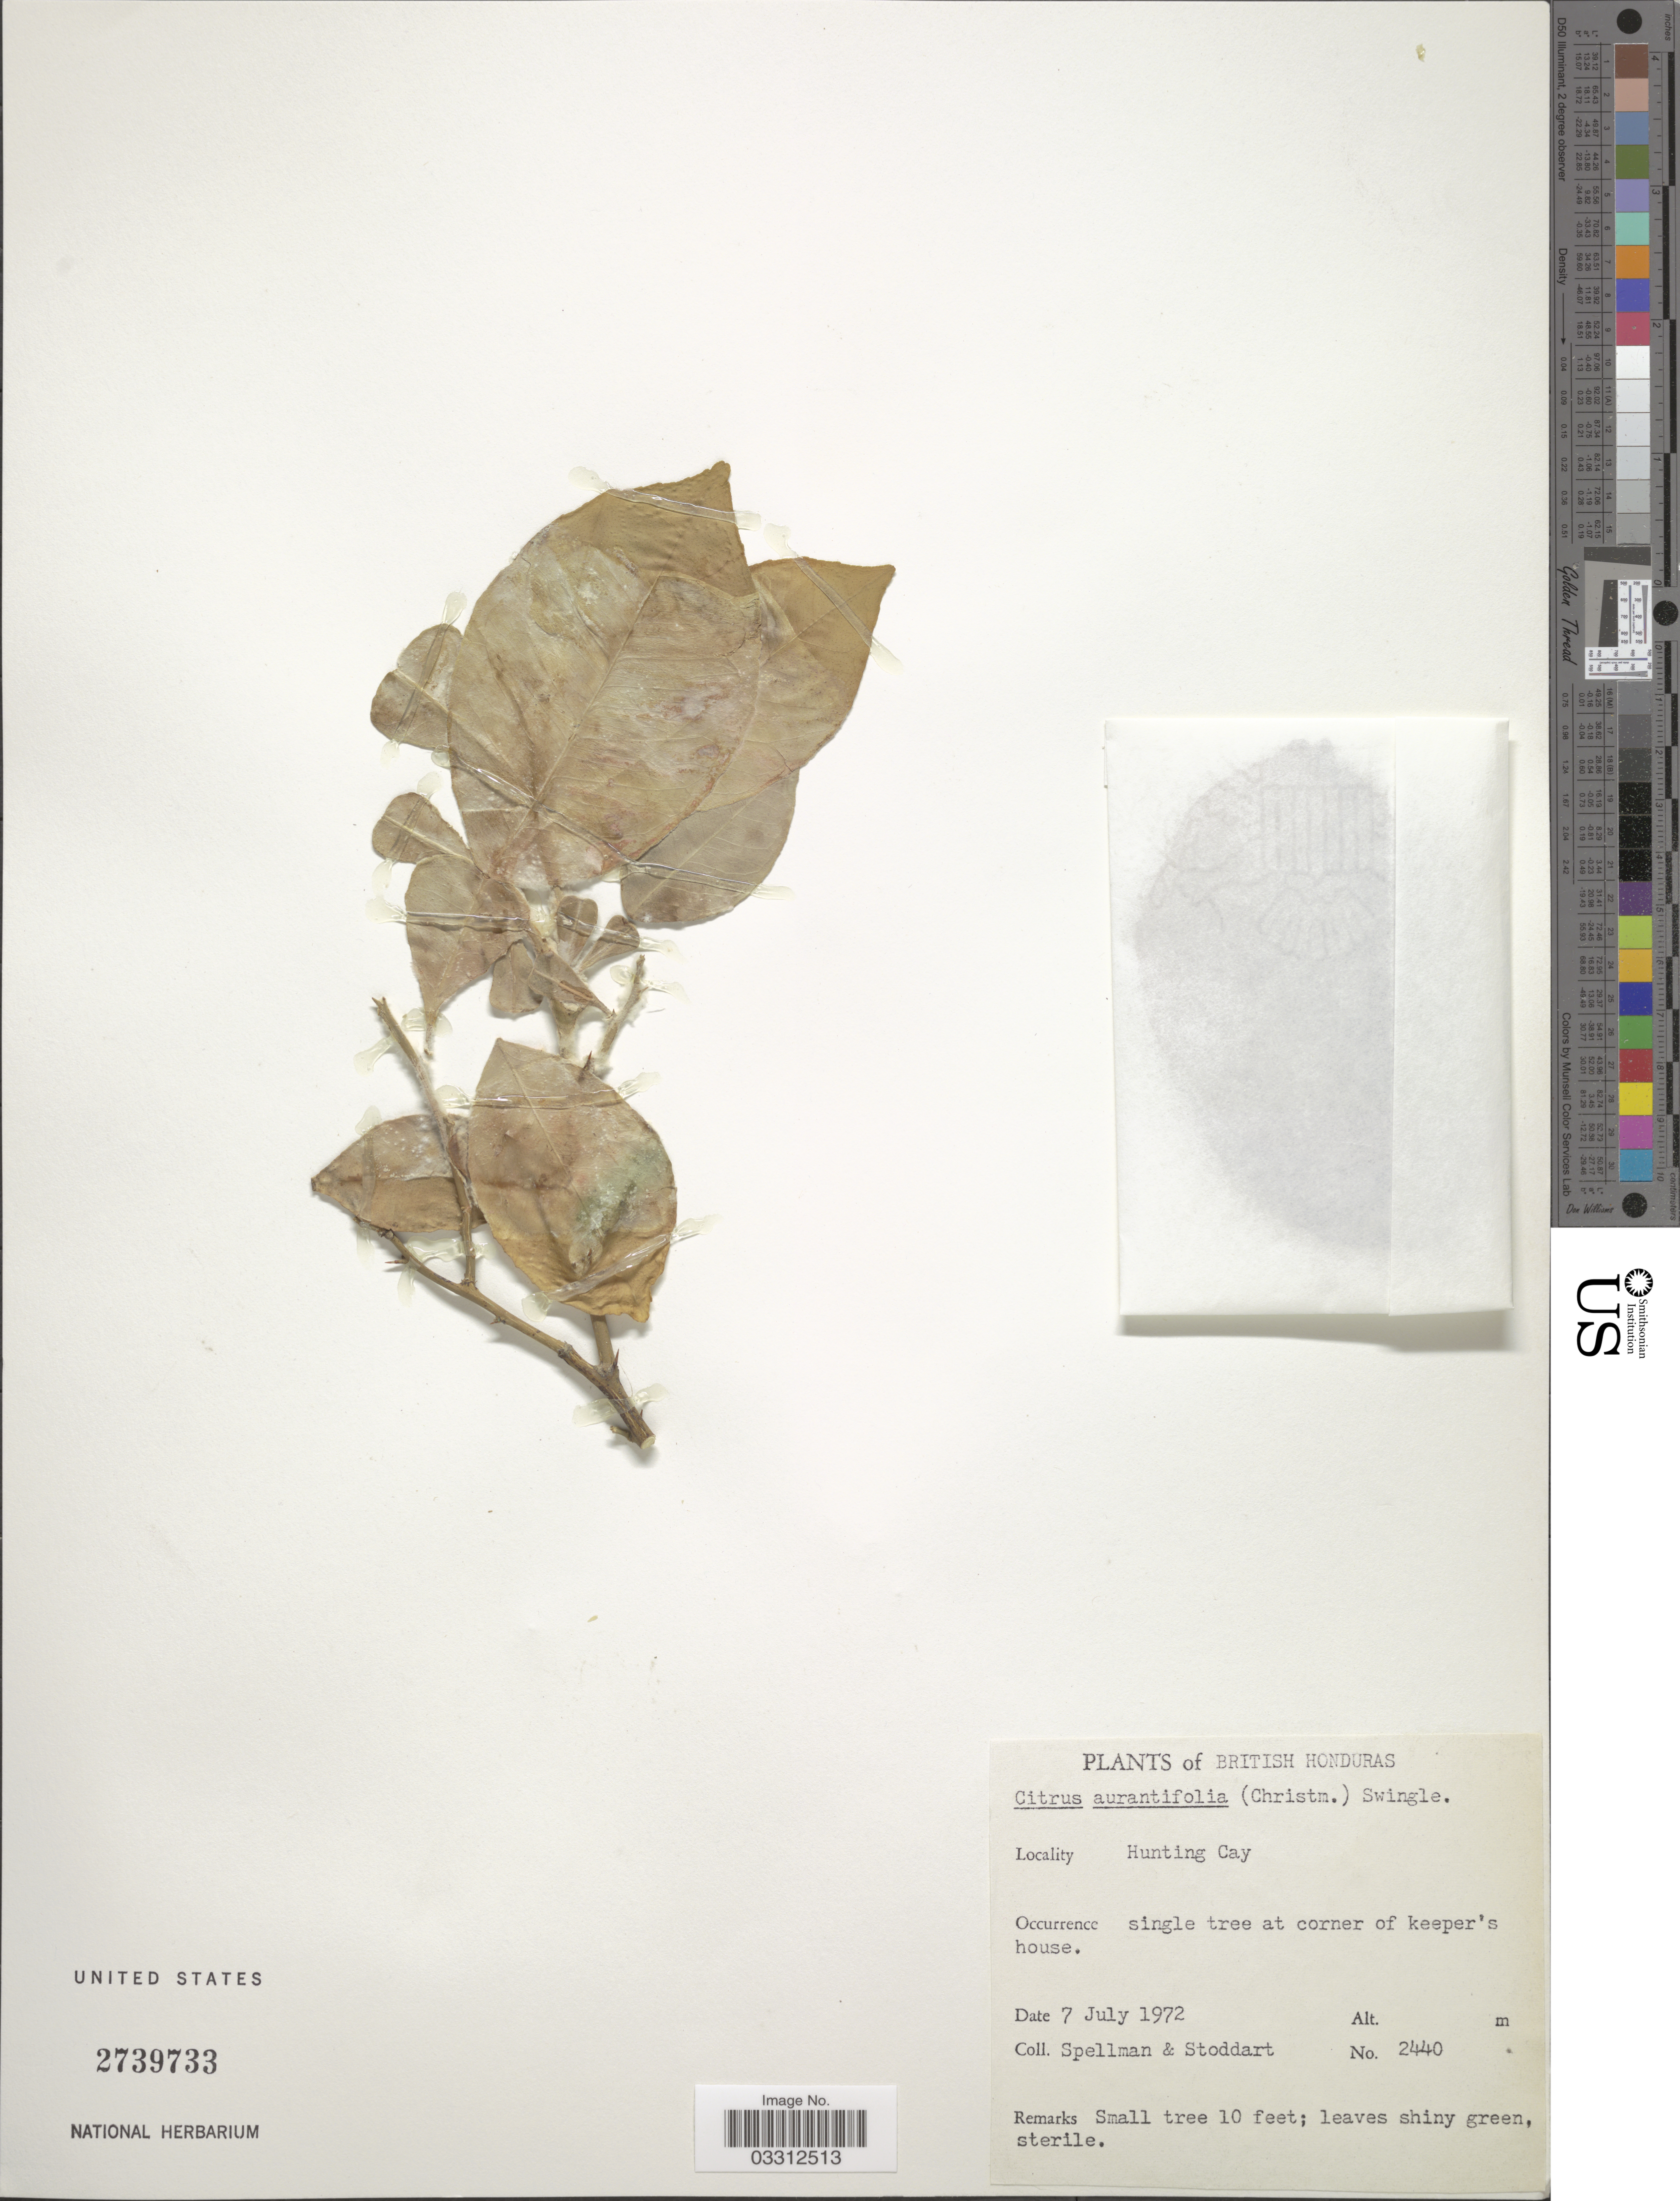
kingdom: Plantae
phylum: Tracheophyta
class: Magnoliopsida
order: Sapindales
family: Rutaceae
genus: Citrus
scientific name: Citrus x aurantifolia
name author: (Christm.) Swingle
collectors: Spellman, -- & -. Stoddart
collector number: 2440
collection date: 1972-07-07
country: Belize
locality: British Honduras. Hunting Cay.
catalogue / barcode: US 2739733